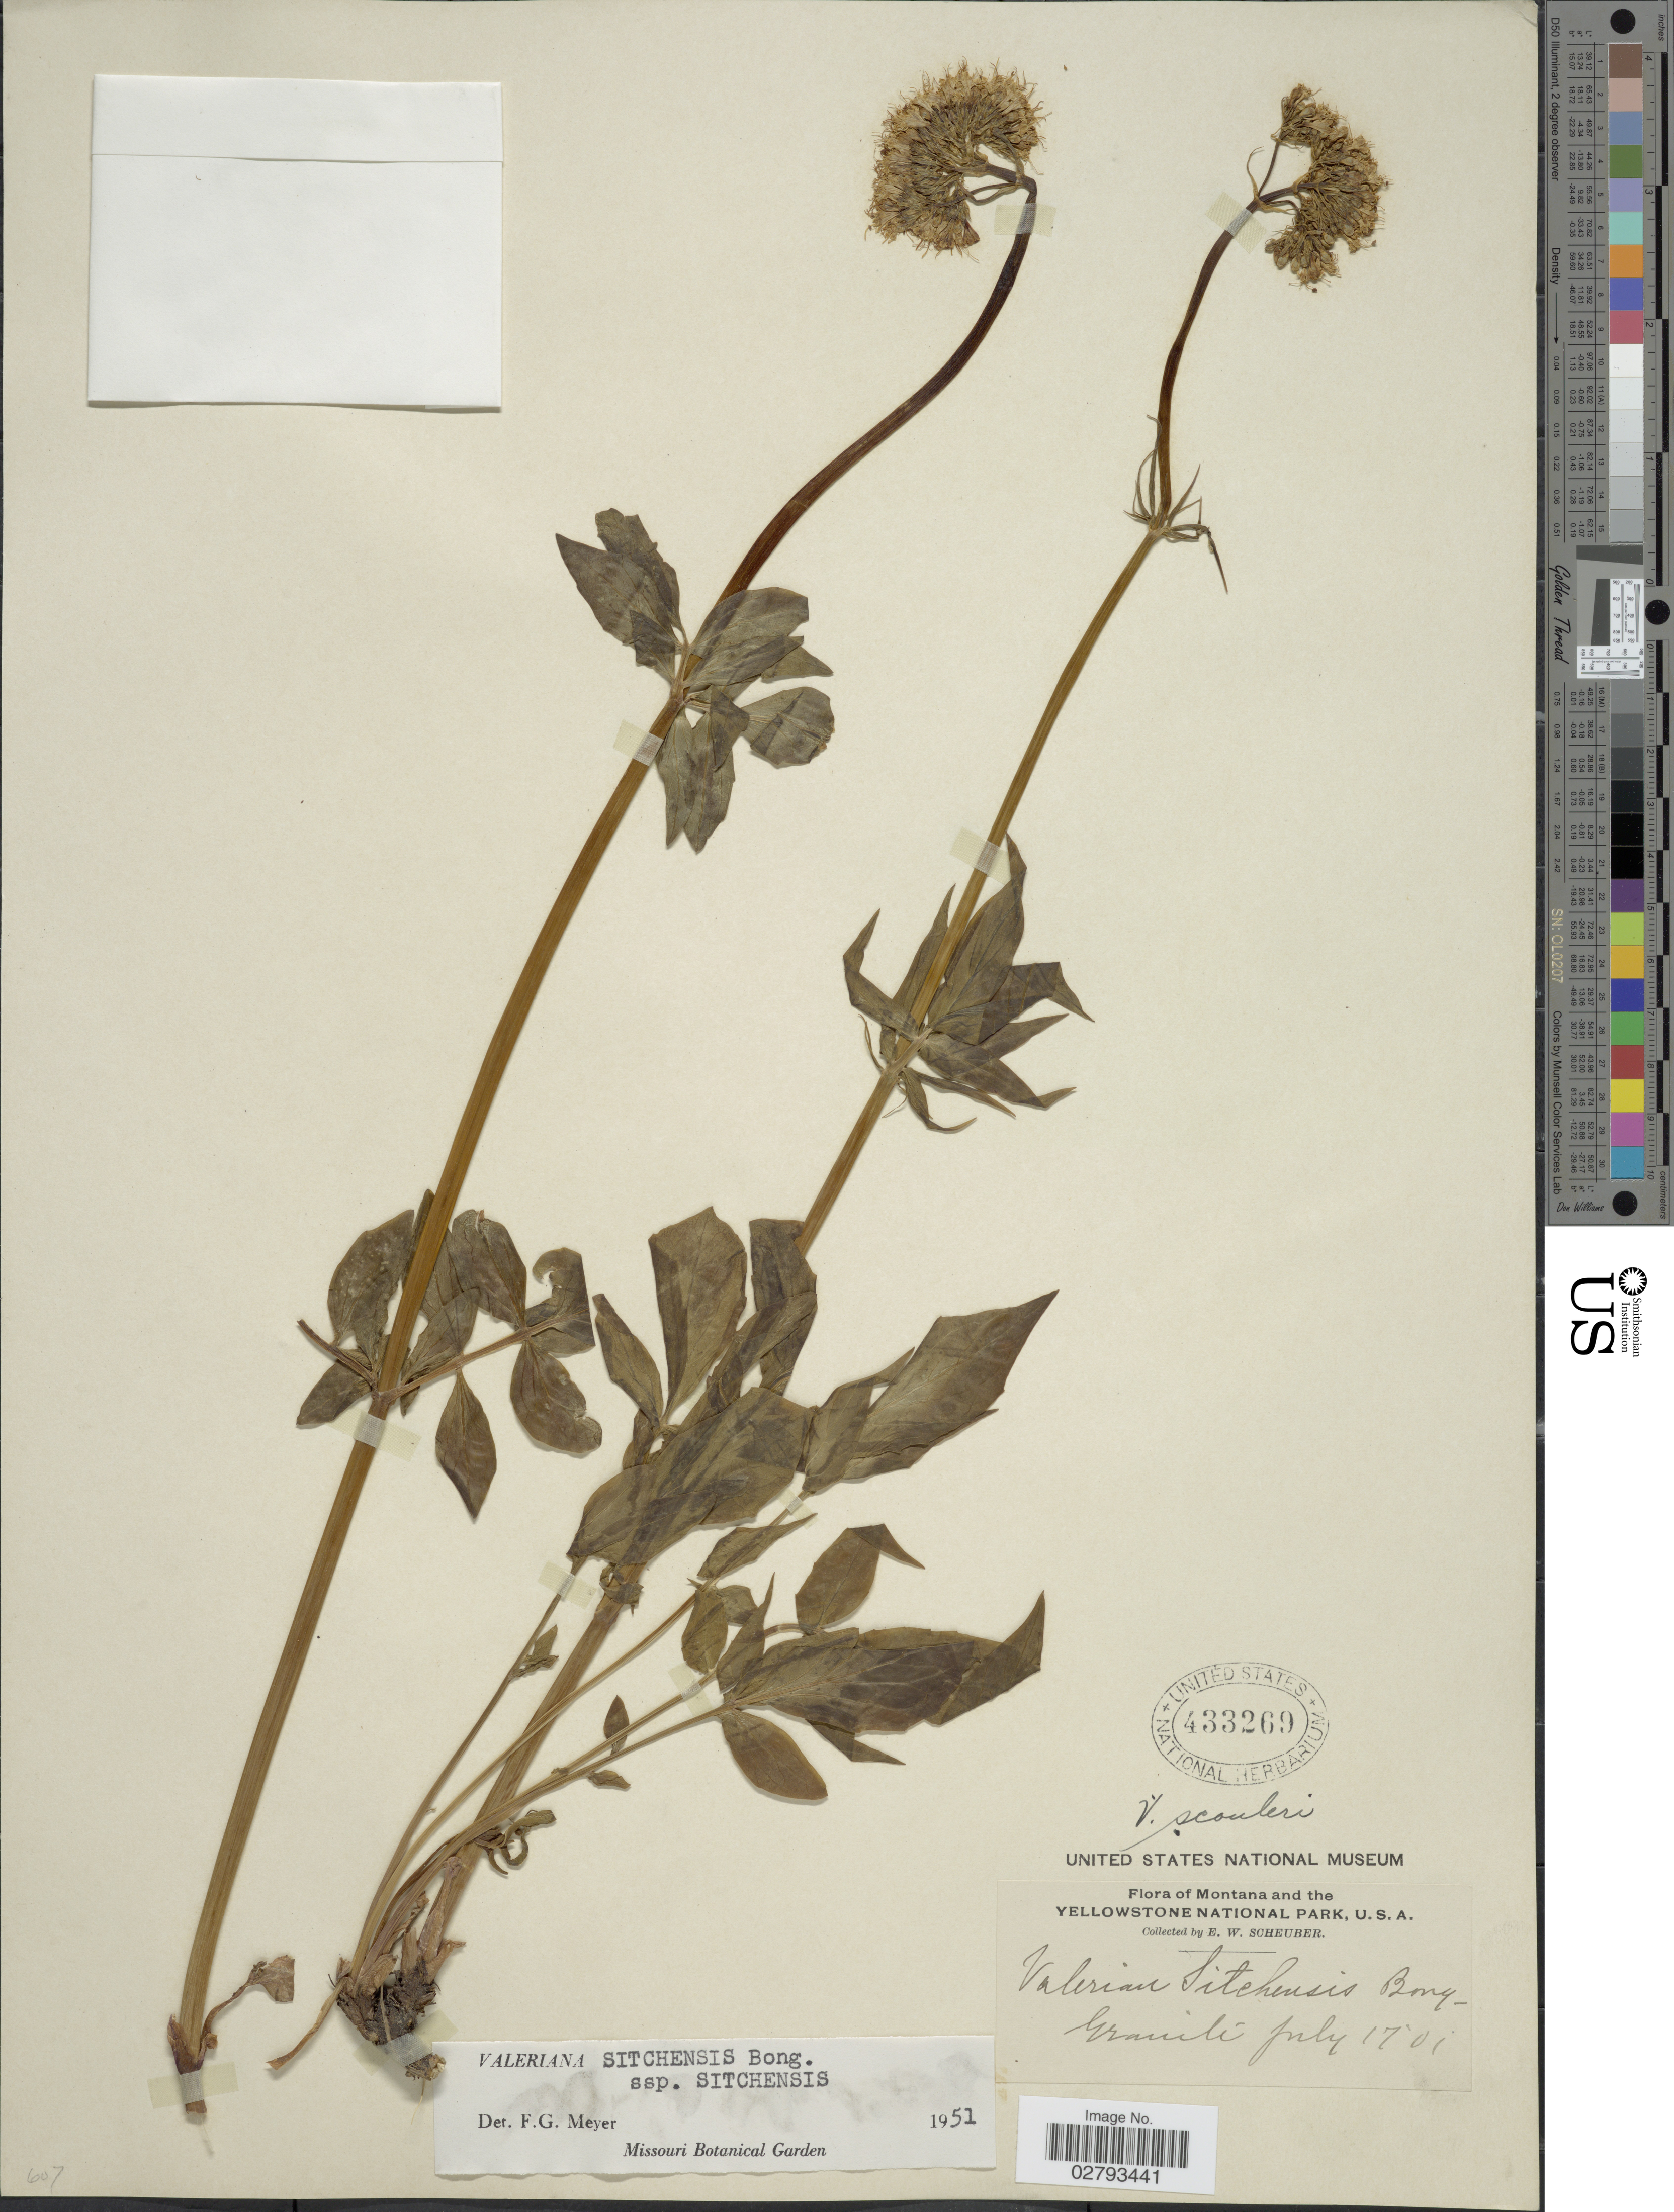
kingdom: Plantae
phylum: Tracheophyta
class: Magnoliopsida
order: Dipsacales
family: Caprifoliaceae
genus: Valeriana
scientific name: Valeriana sitchensis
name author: Bong.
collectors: E. Scheuber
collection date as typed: Transcribed d/m/y: 17/7/1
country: United States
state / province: Montana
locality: The Yellowstone National Park.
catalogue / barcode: US 433269